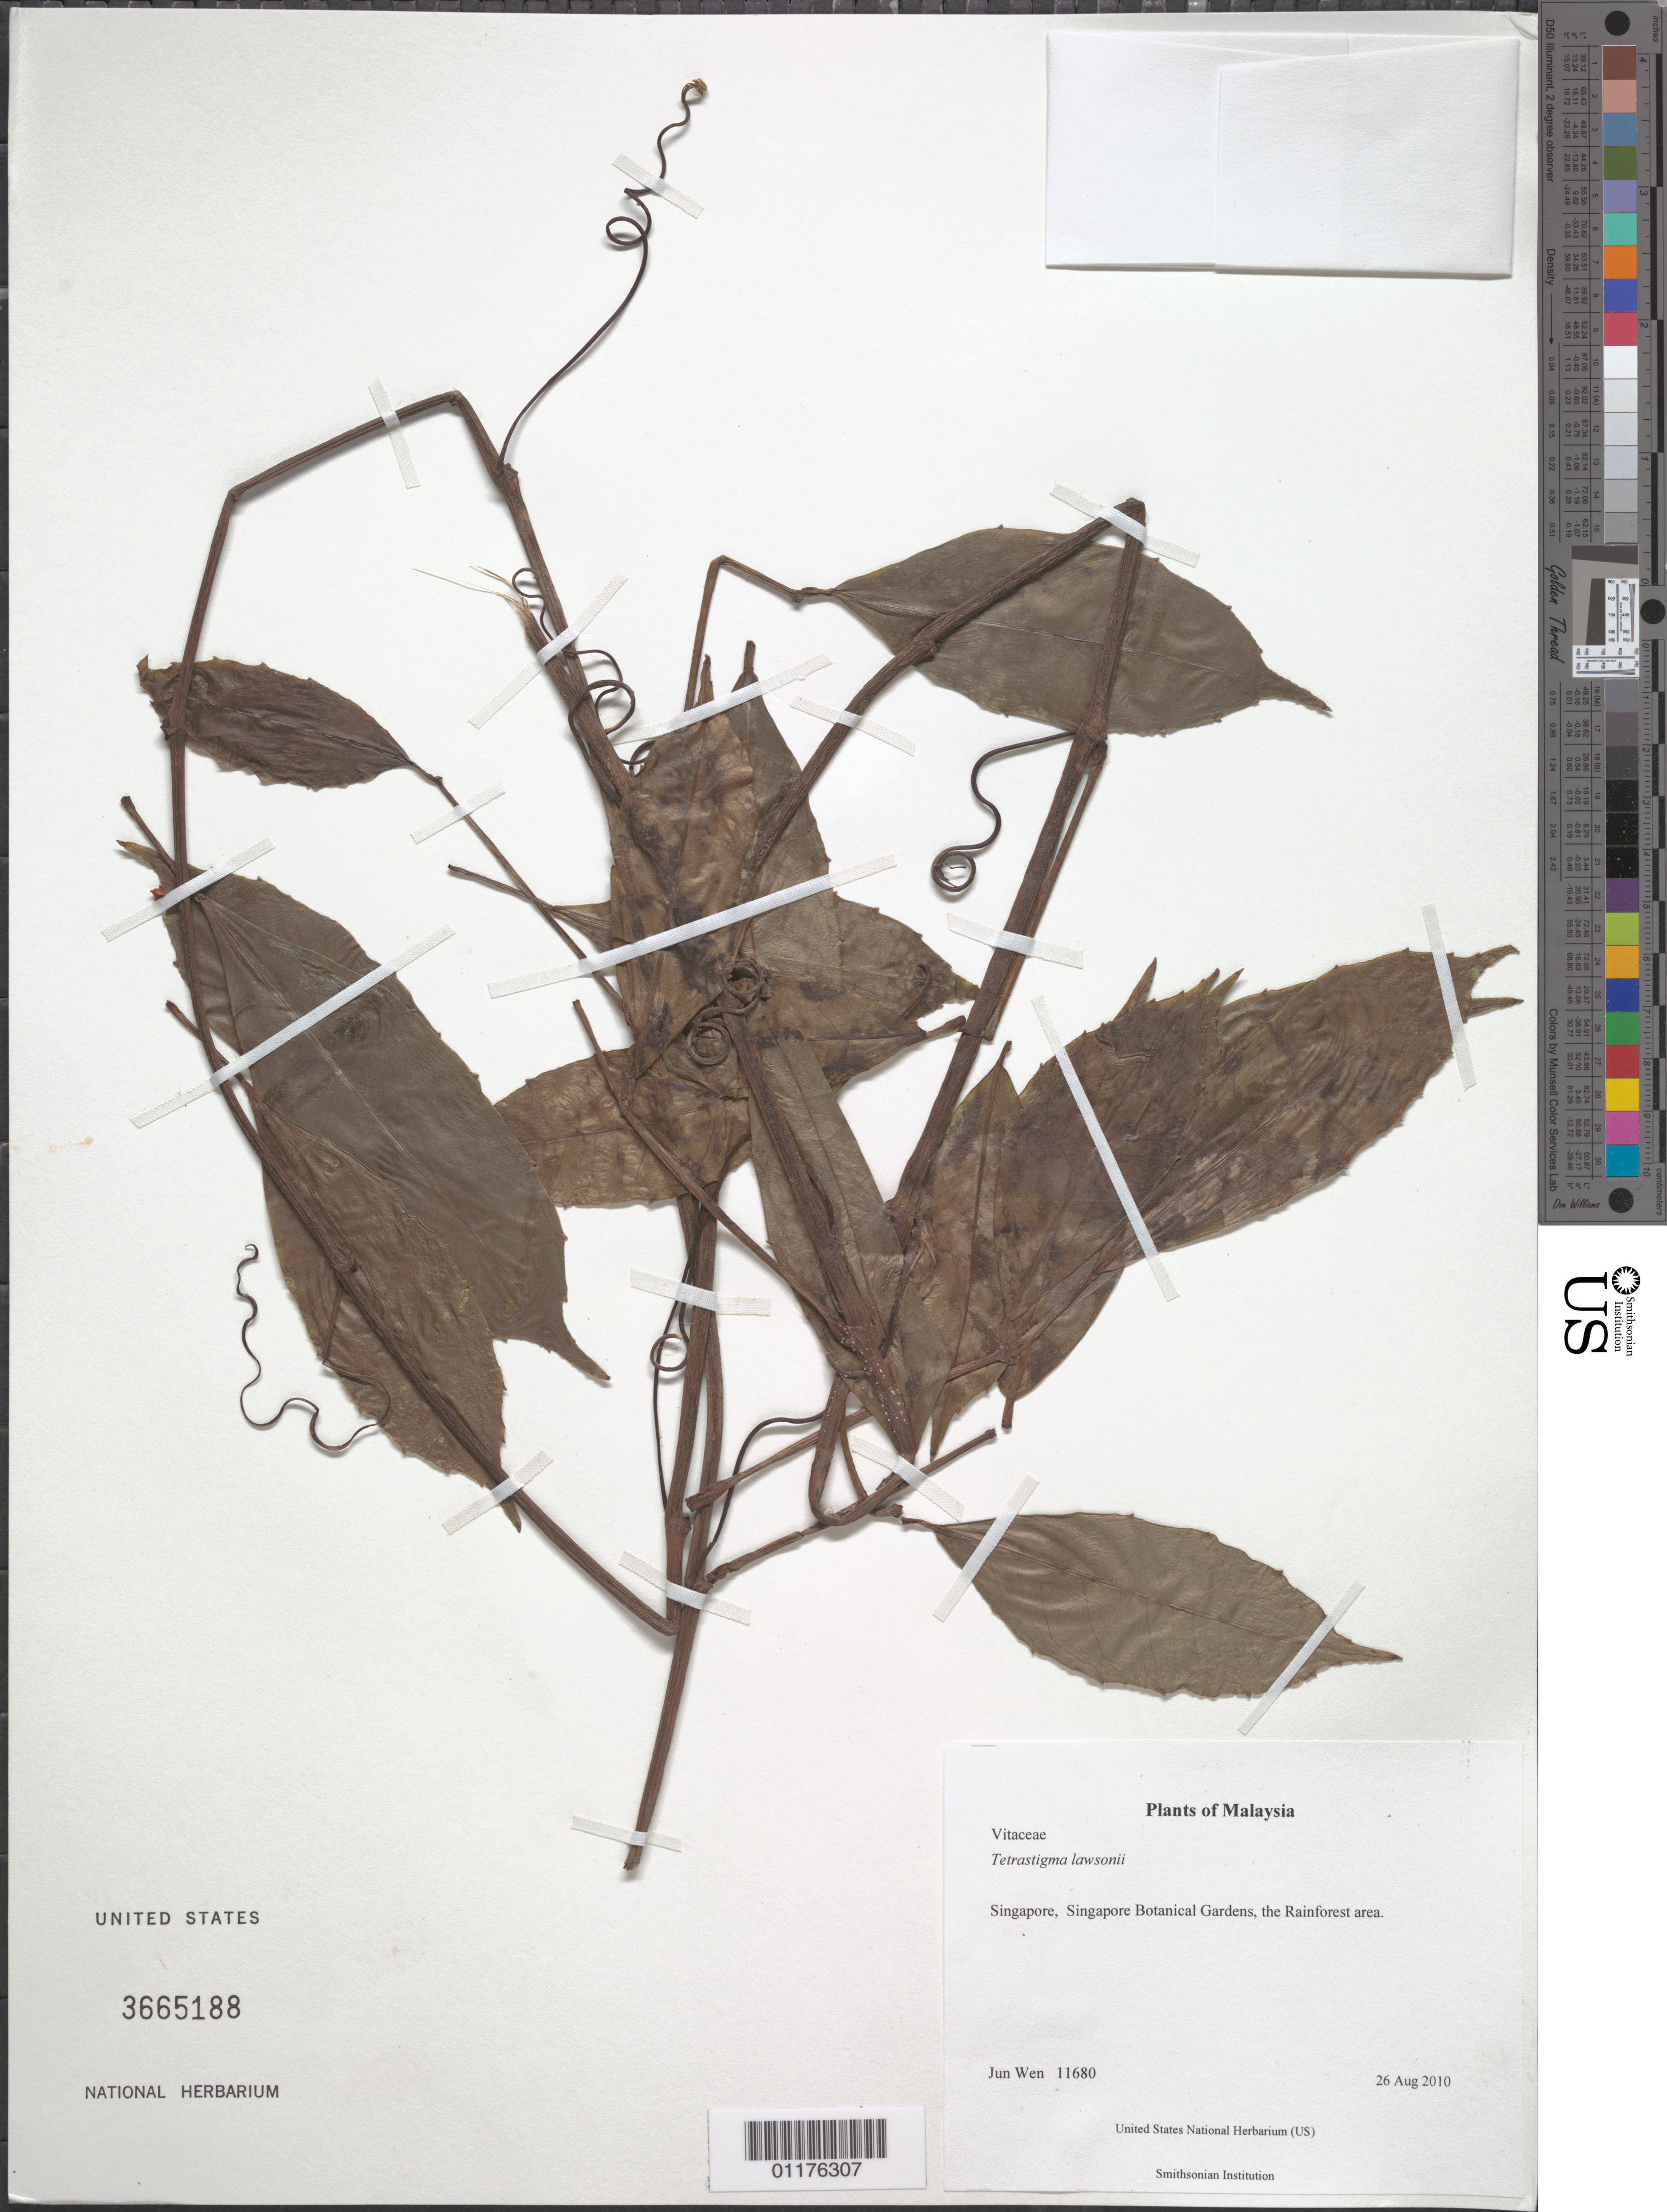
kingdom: Plantae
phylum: Tracheophyta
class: Magnoliopsida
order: Vitales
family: Vitaceae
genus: Tetrastigma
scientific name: Tetrastigma lawsonii Herb.Kew ex Burkill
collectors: J. Wen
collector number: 11680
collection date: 2010-08-26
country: Singapore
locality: Singapore Botanical Gardens, the Rainforest area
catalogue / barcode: US 3665188